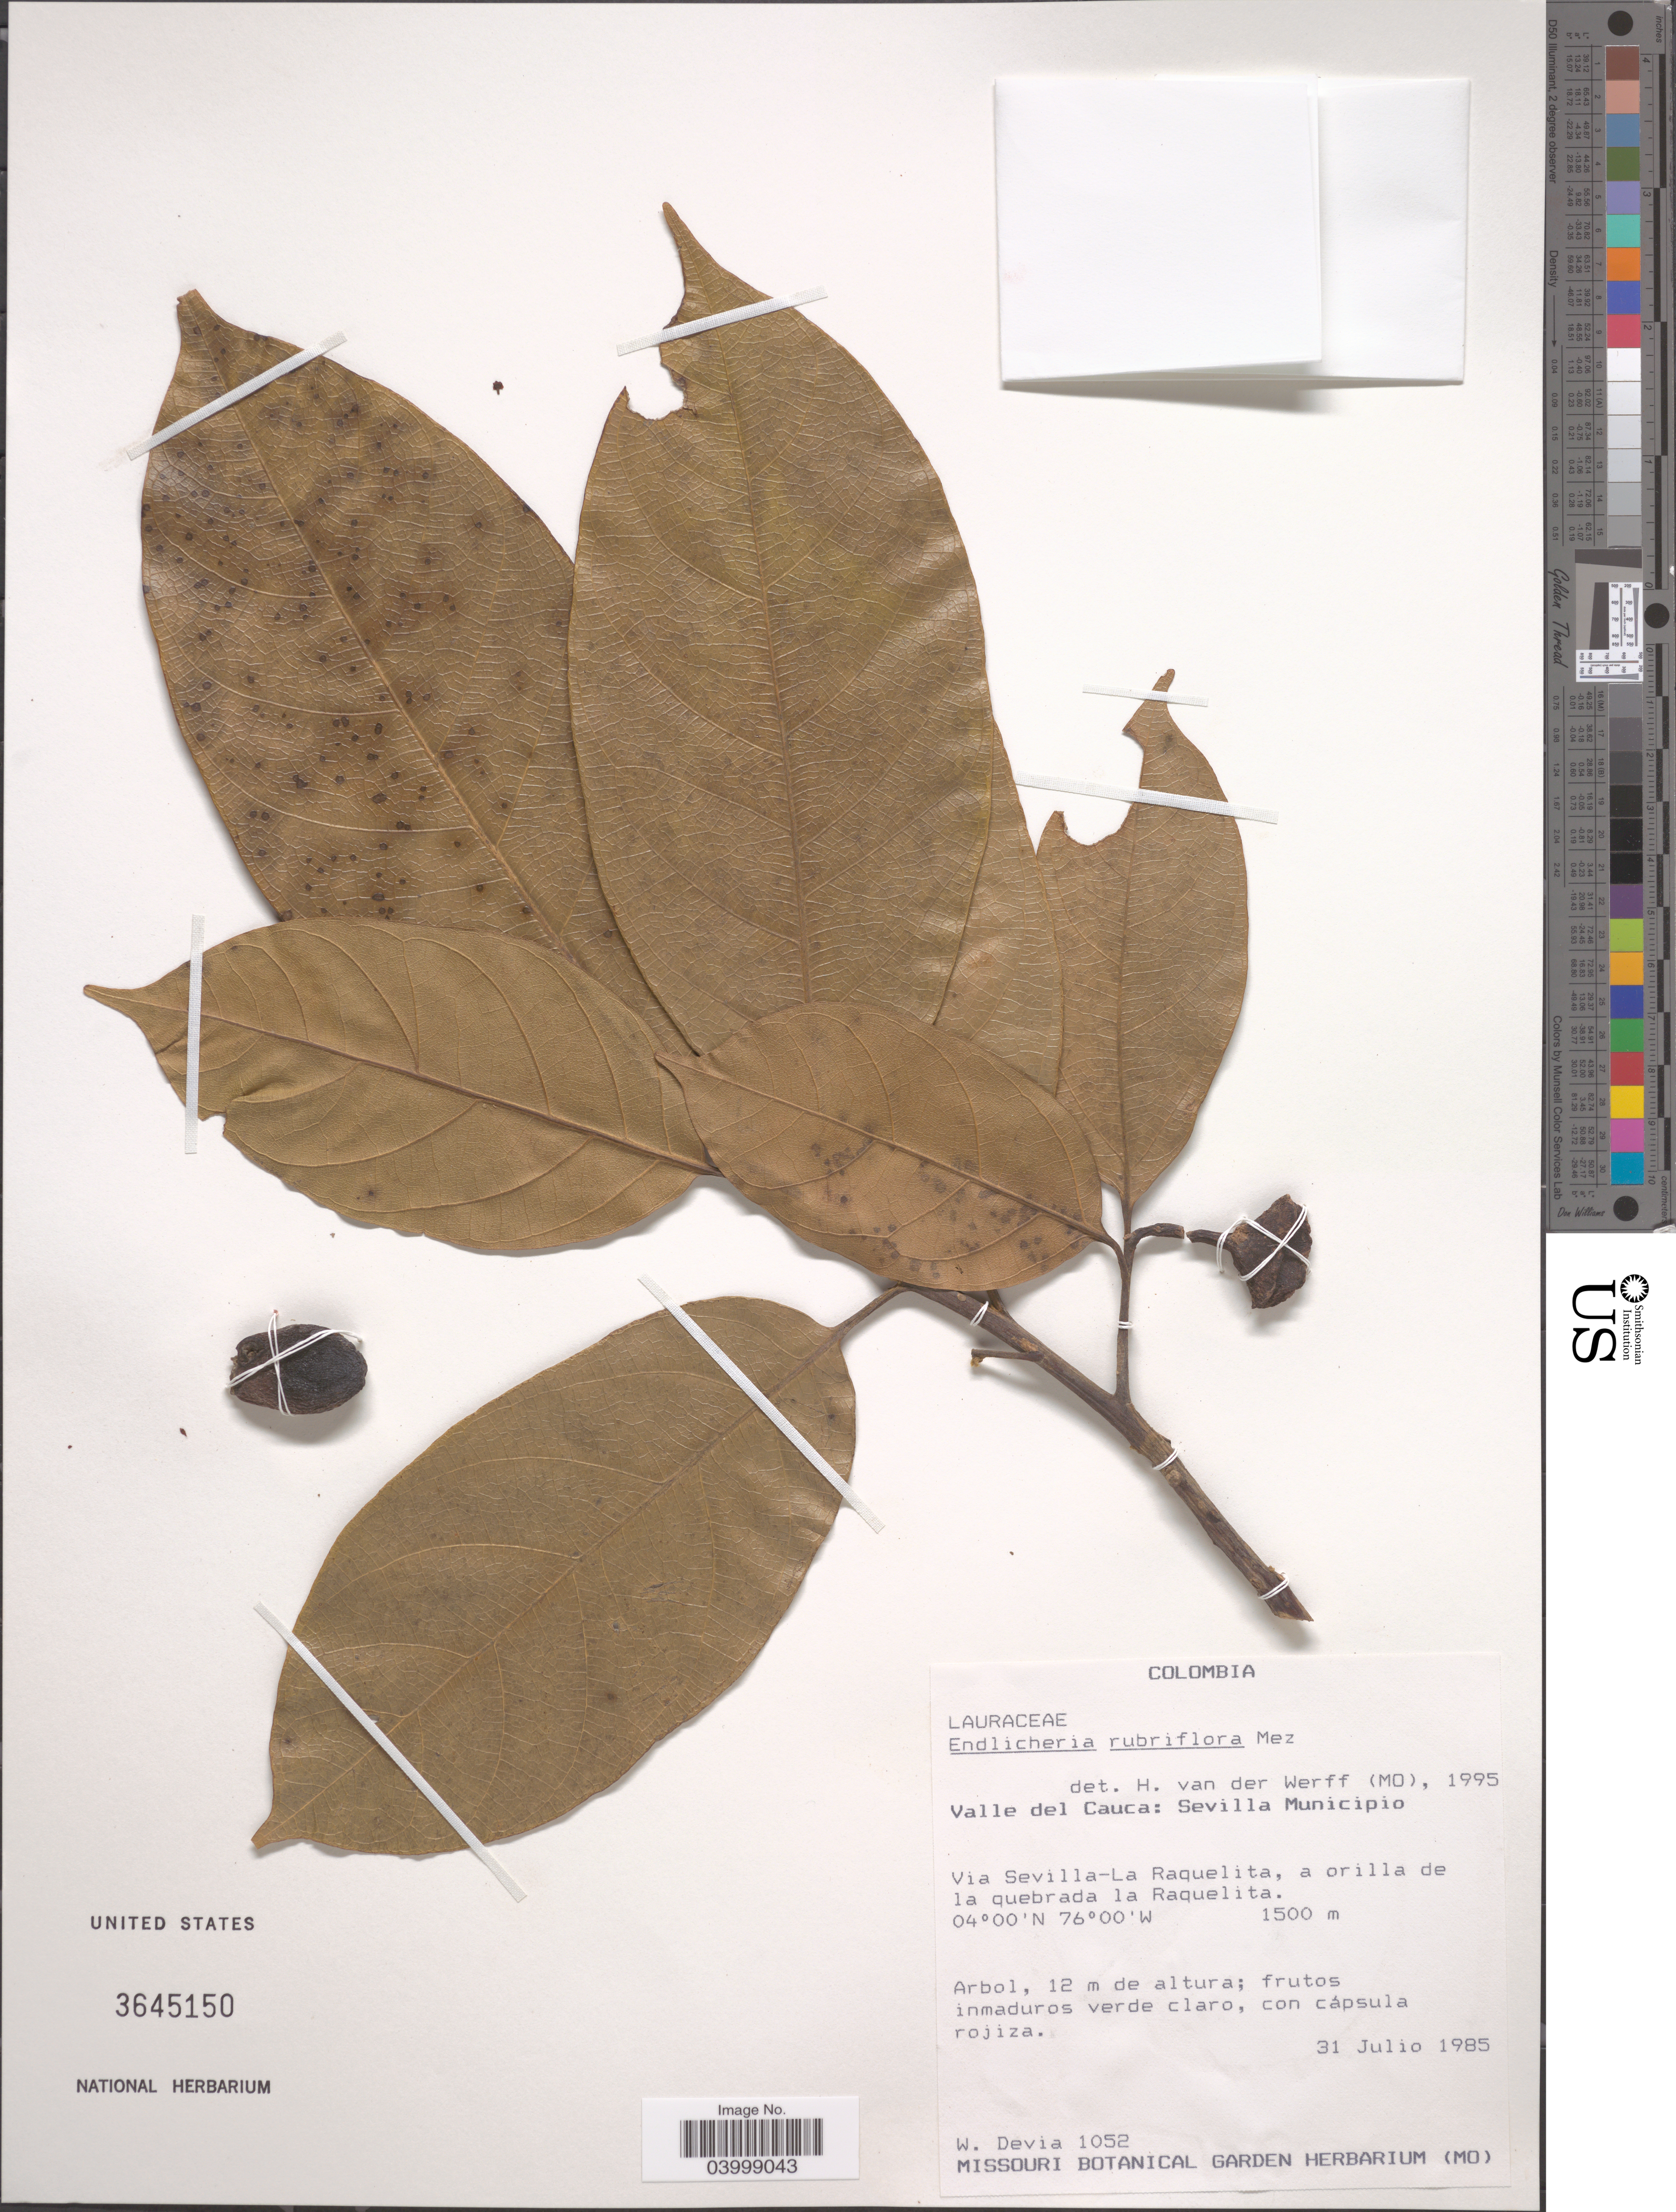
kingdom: Plantae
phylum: Tracheophyta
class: Magnoliopsida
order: Laurales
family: Lauraceae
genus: Endlicheria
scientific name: Endlicheria rubriflora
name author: Mez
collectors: W. Devia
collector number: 1052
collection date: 1985-07-31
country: Colombia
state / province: Valle del Cauca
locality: Sevilla Municipio. Via Sevilla-La Raquelita, a orilla de la quebrada la Raquelita.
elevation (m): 1500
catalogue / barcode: US 3645150